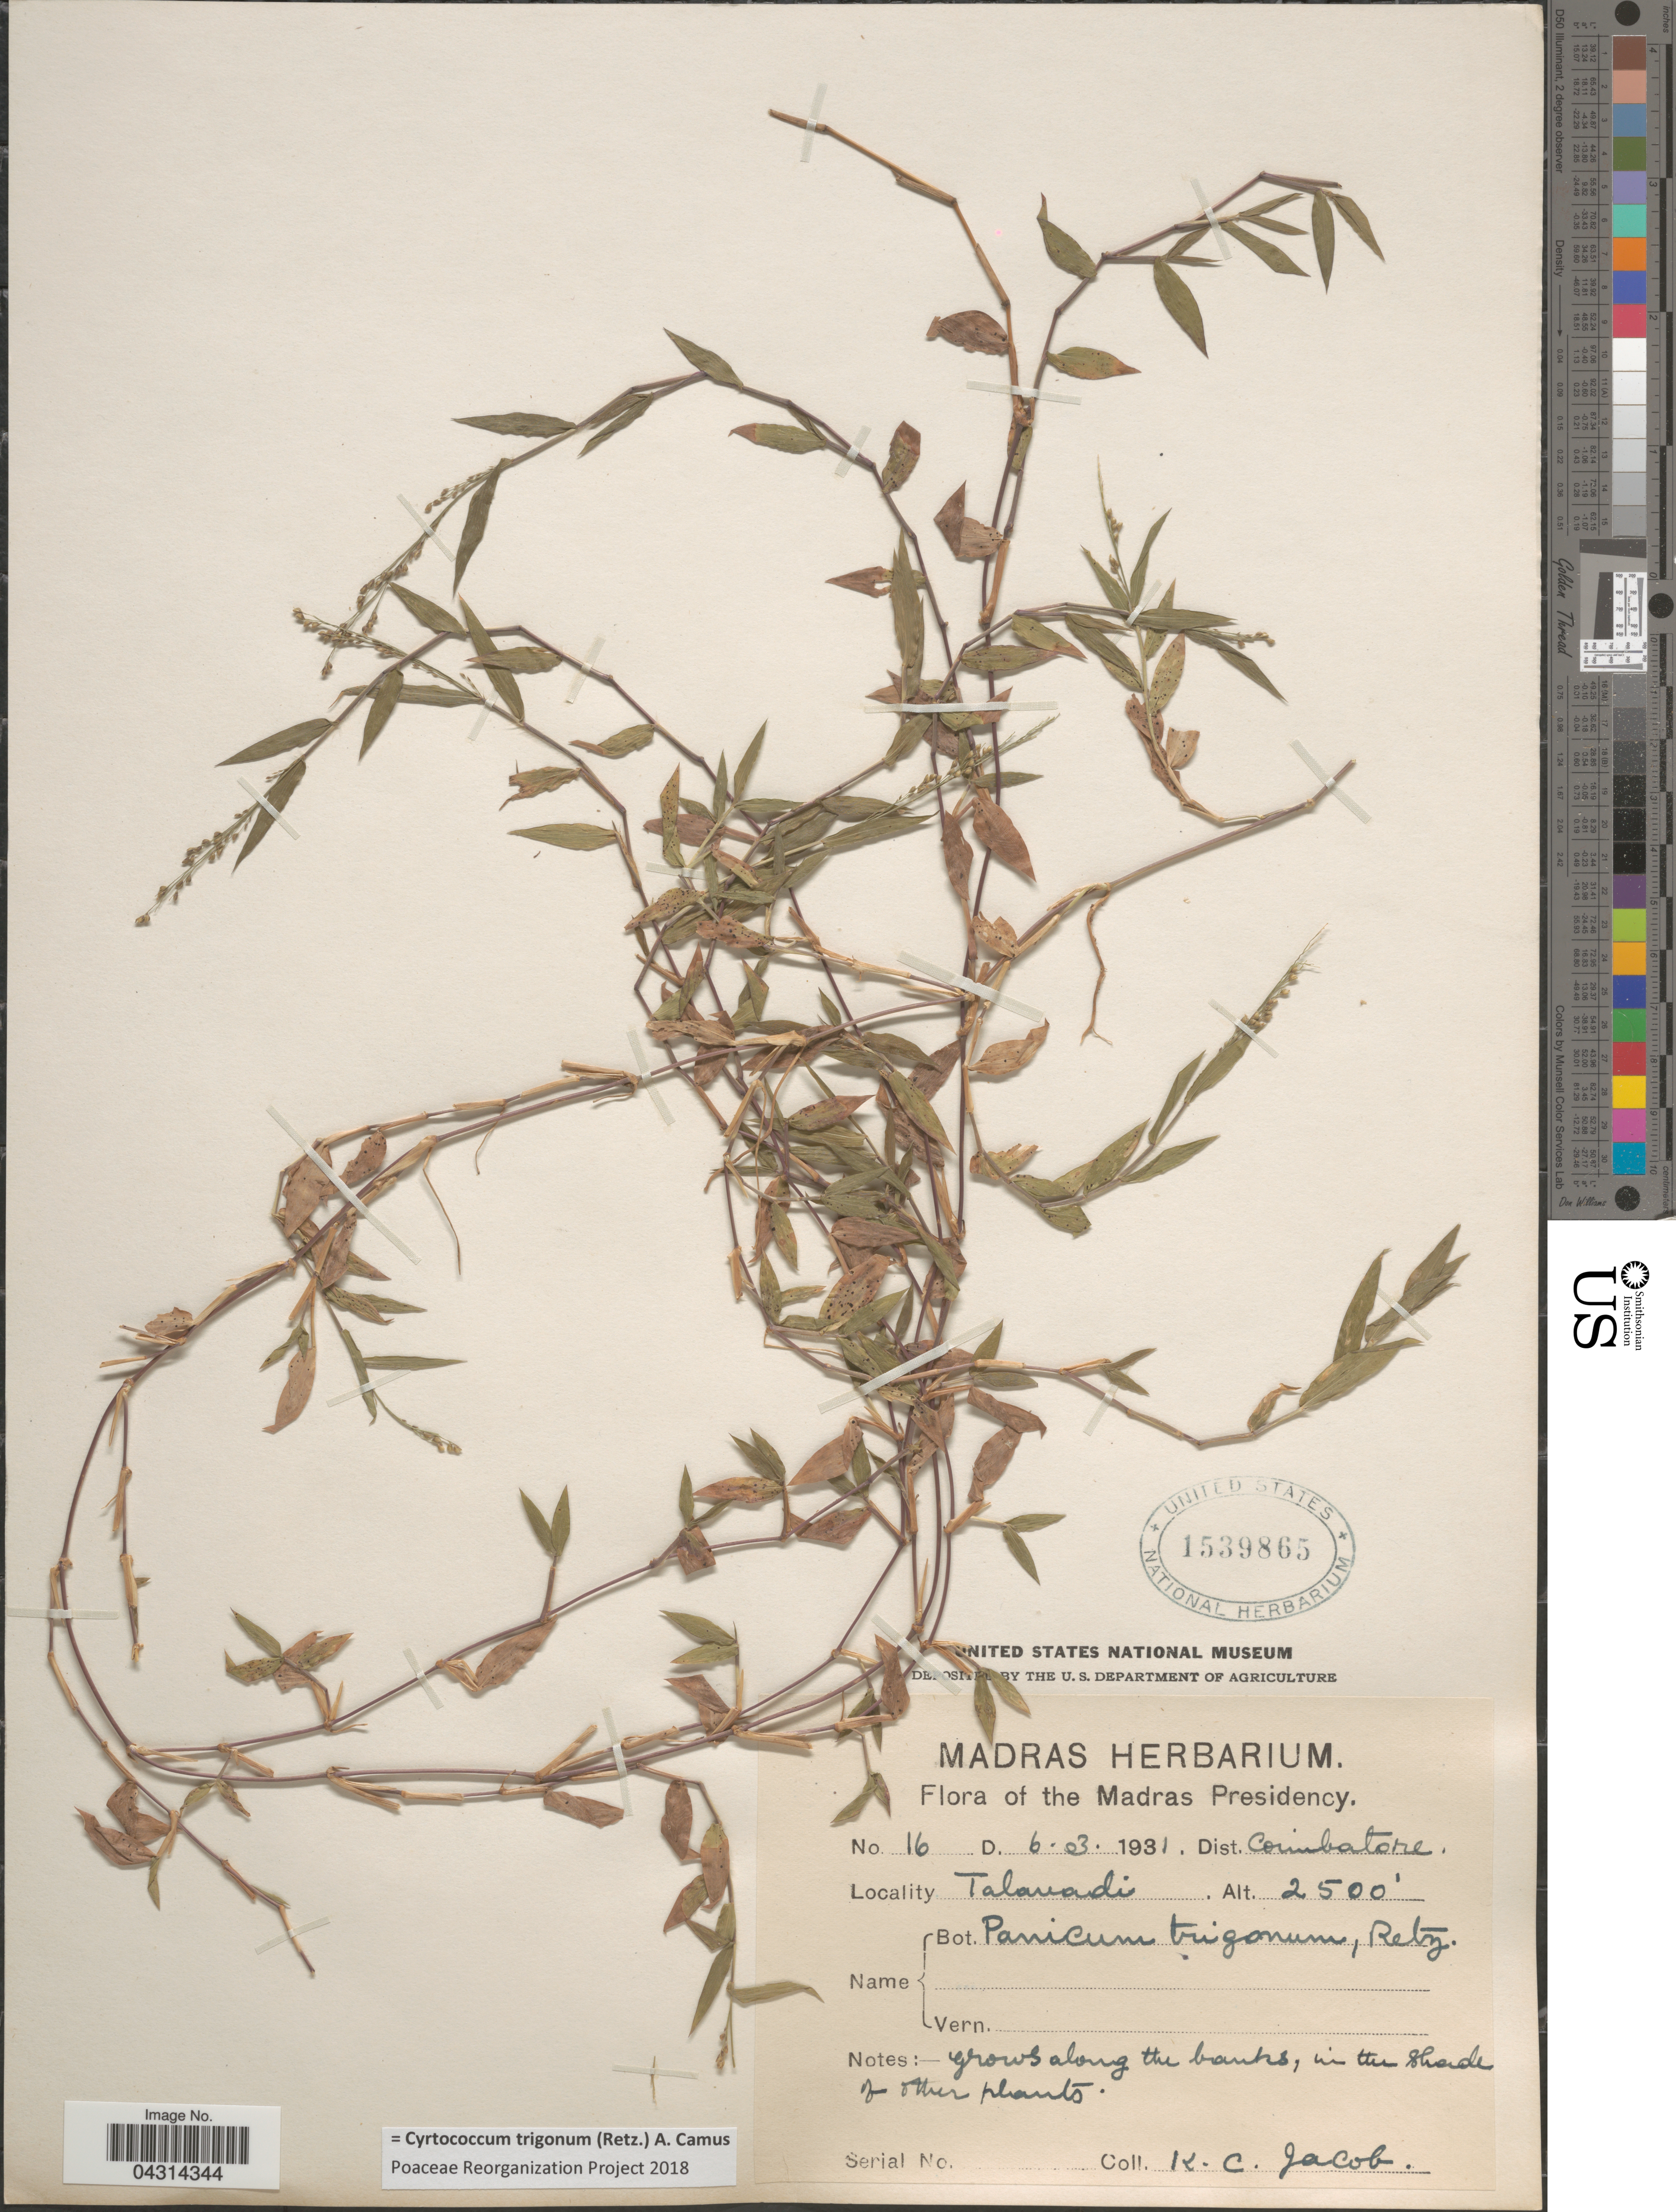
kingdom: Plantae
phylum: Tracheophyta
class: Liliopsida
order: Poales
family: Poaceae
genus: Cyrtococcum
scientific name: Cyrtococcum trigonum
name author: (Retz.) A. Camus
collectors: K. Jacob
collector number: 16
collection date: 1931-03-06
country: India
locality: The Madras Presidency. Coimbatore. Talavadi.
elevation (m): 762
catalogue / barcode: US 1539865